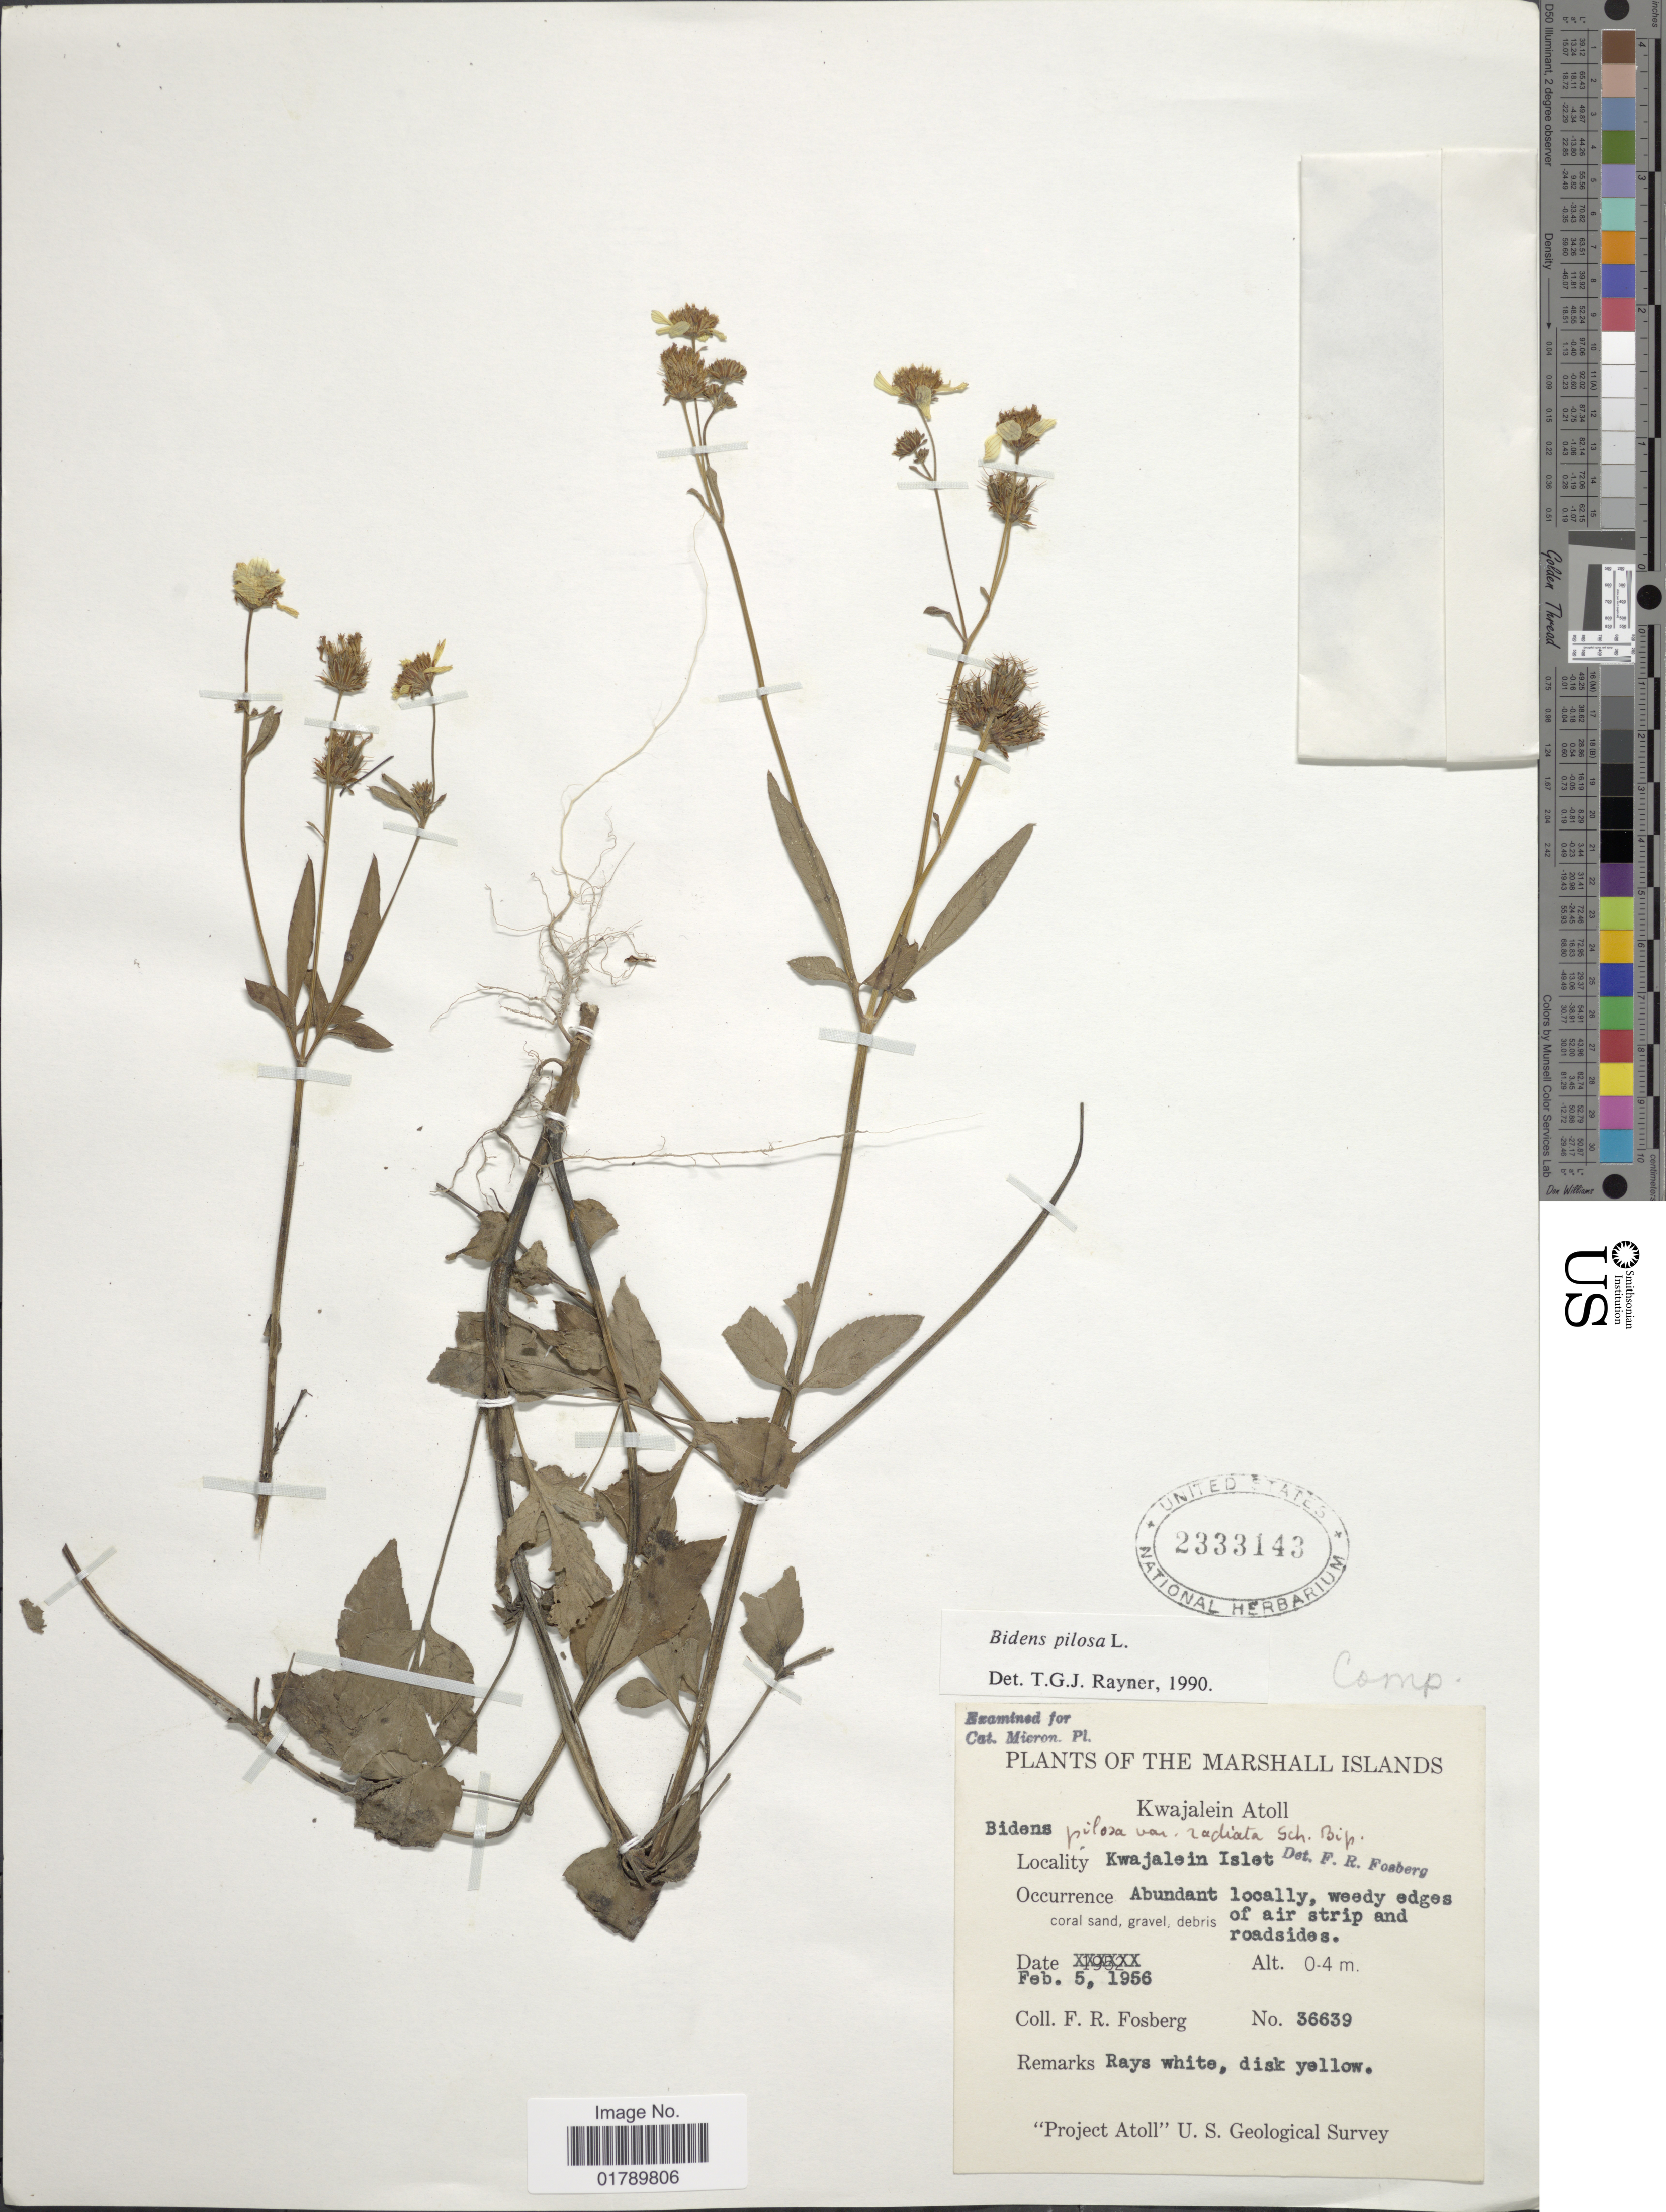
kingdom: Plantae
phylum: Tracheophyta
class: Magnoliopsida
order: Asterales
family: Asteraceae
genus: Bidens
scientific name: Bidens pilosa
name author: L.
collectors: F. R. Fosberg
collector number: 36639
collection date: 1956-02-05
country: Marshall Islands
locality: Kwajalein Atoll. Kwajalein Islet.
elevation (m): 0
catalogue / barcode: US 2333143